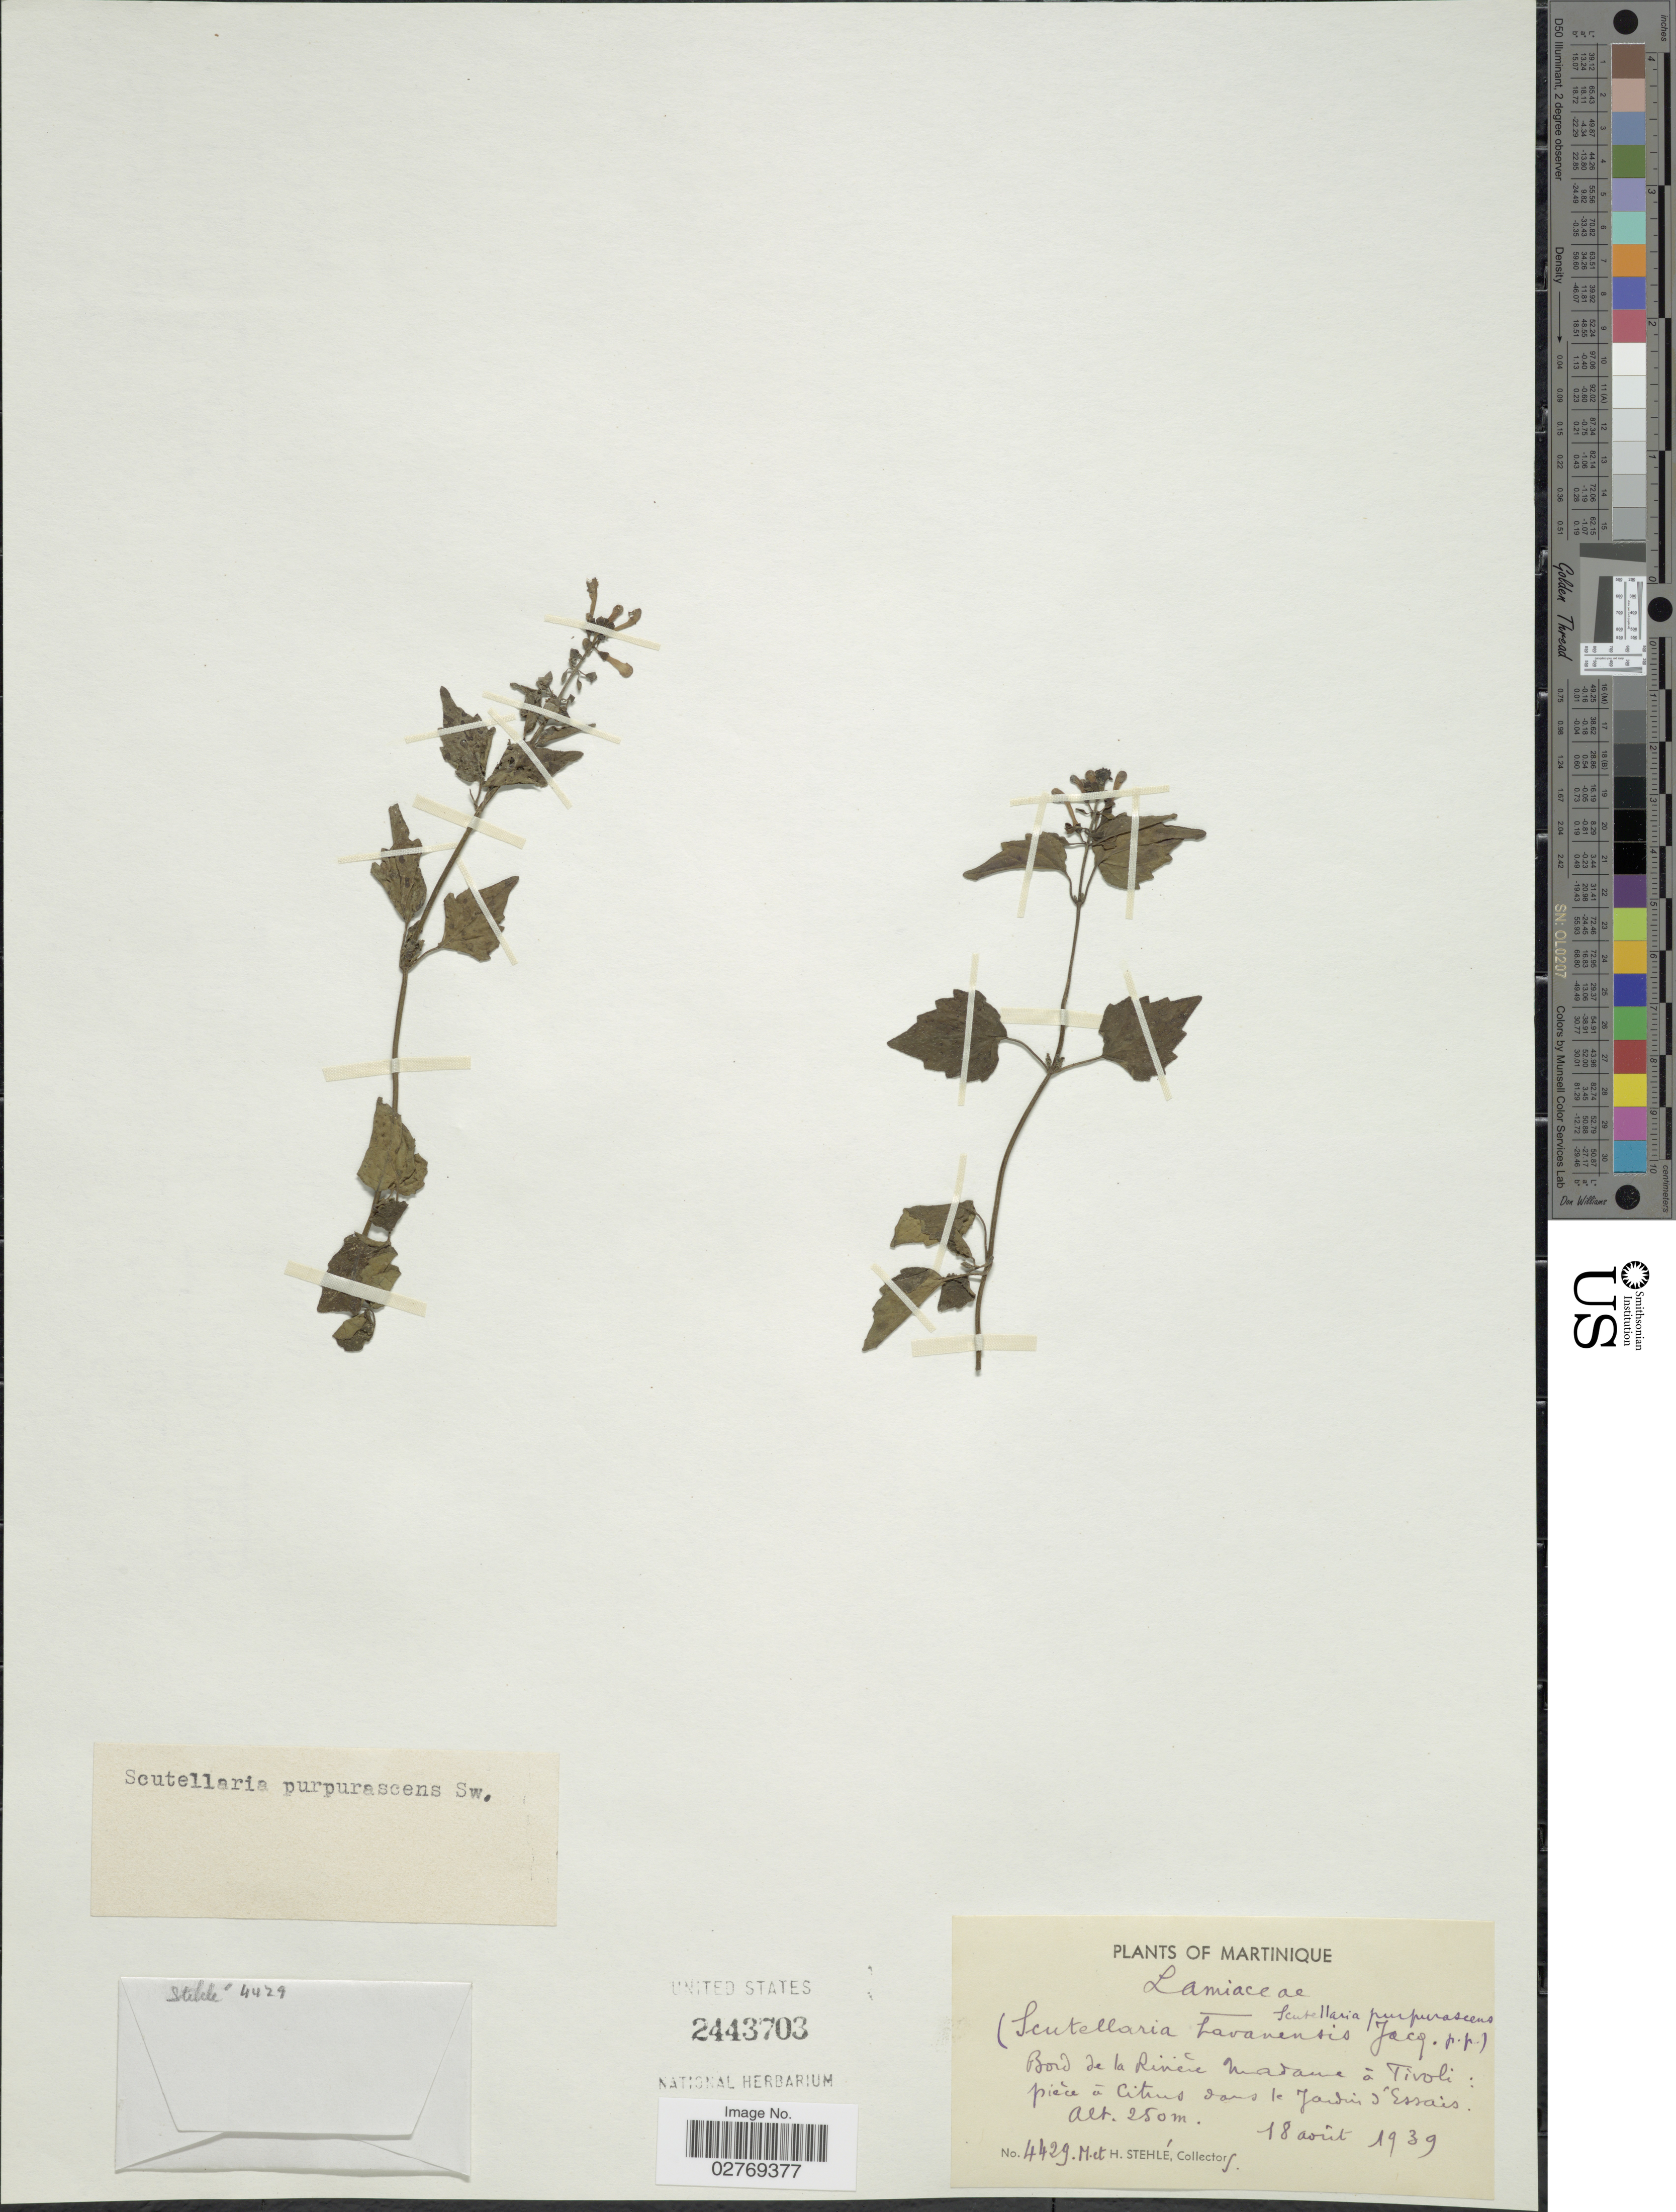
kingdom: Plantae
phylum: Tracheophyta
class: Magnoliopsida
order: Lamiales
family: Lamiaceae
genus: Scutellaria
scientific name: Scutellaria purpurascens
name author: Sw.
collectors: M. Stehlé & H. Stehlé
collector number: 4429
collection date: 1939-08-18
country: Martinique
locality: Bord de la Riviére Madane á Tivoli: piéce Citrus dans le Jardin d'Essais.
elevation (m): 250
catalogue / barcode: US 2443703